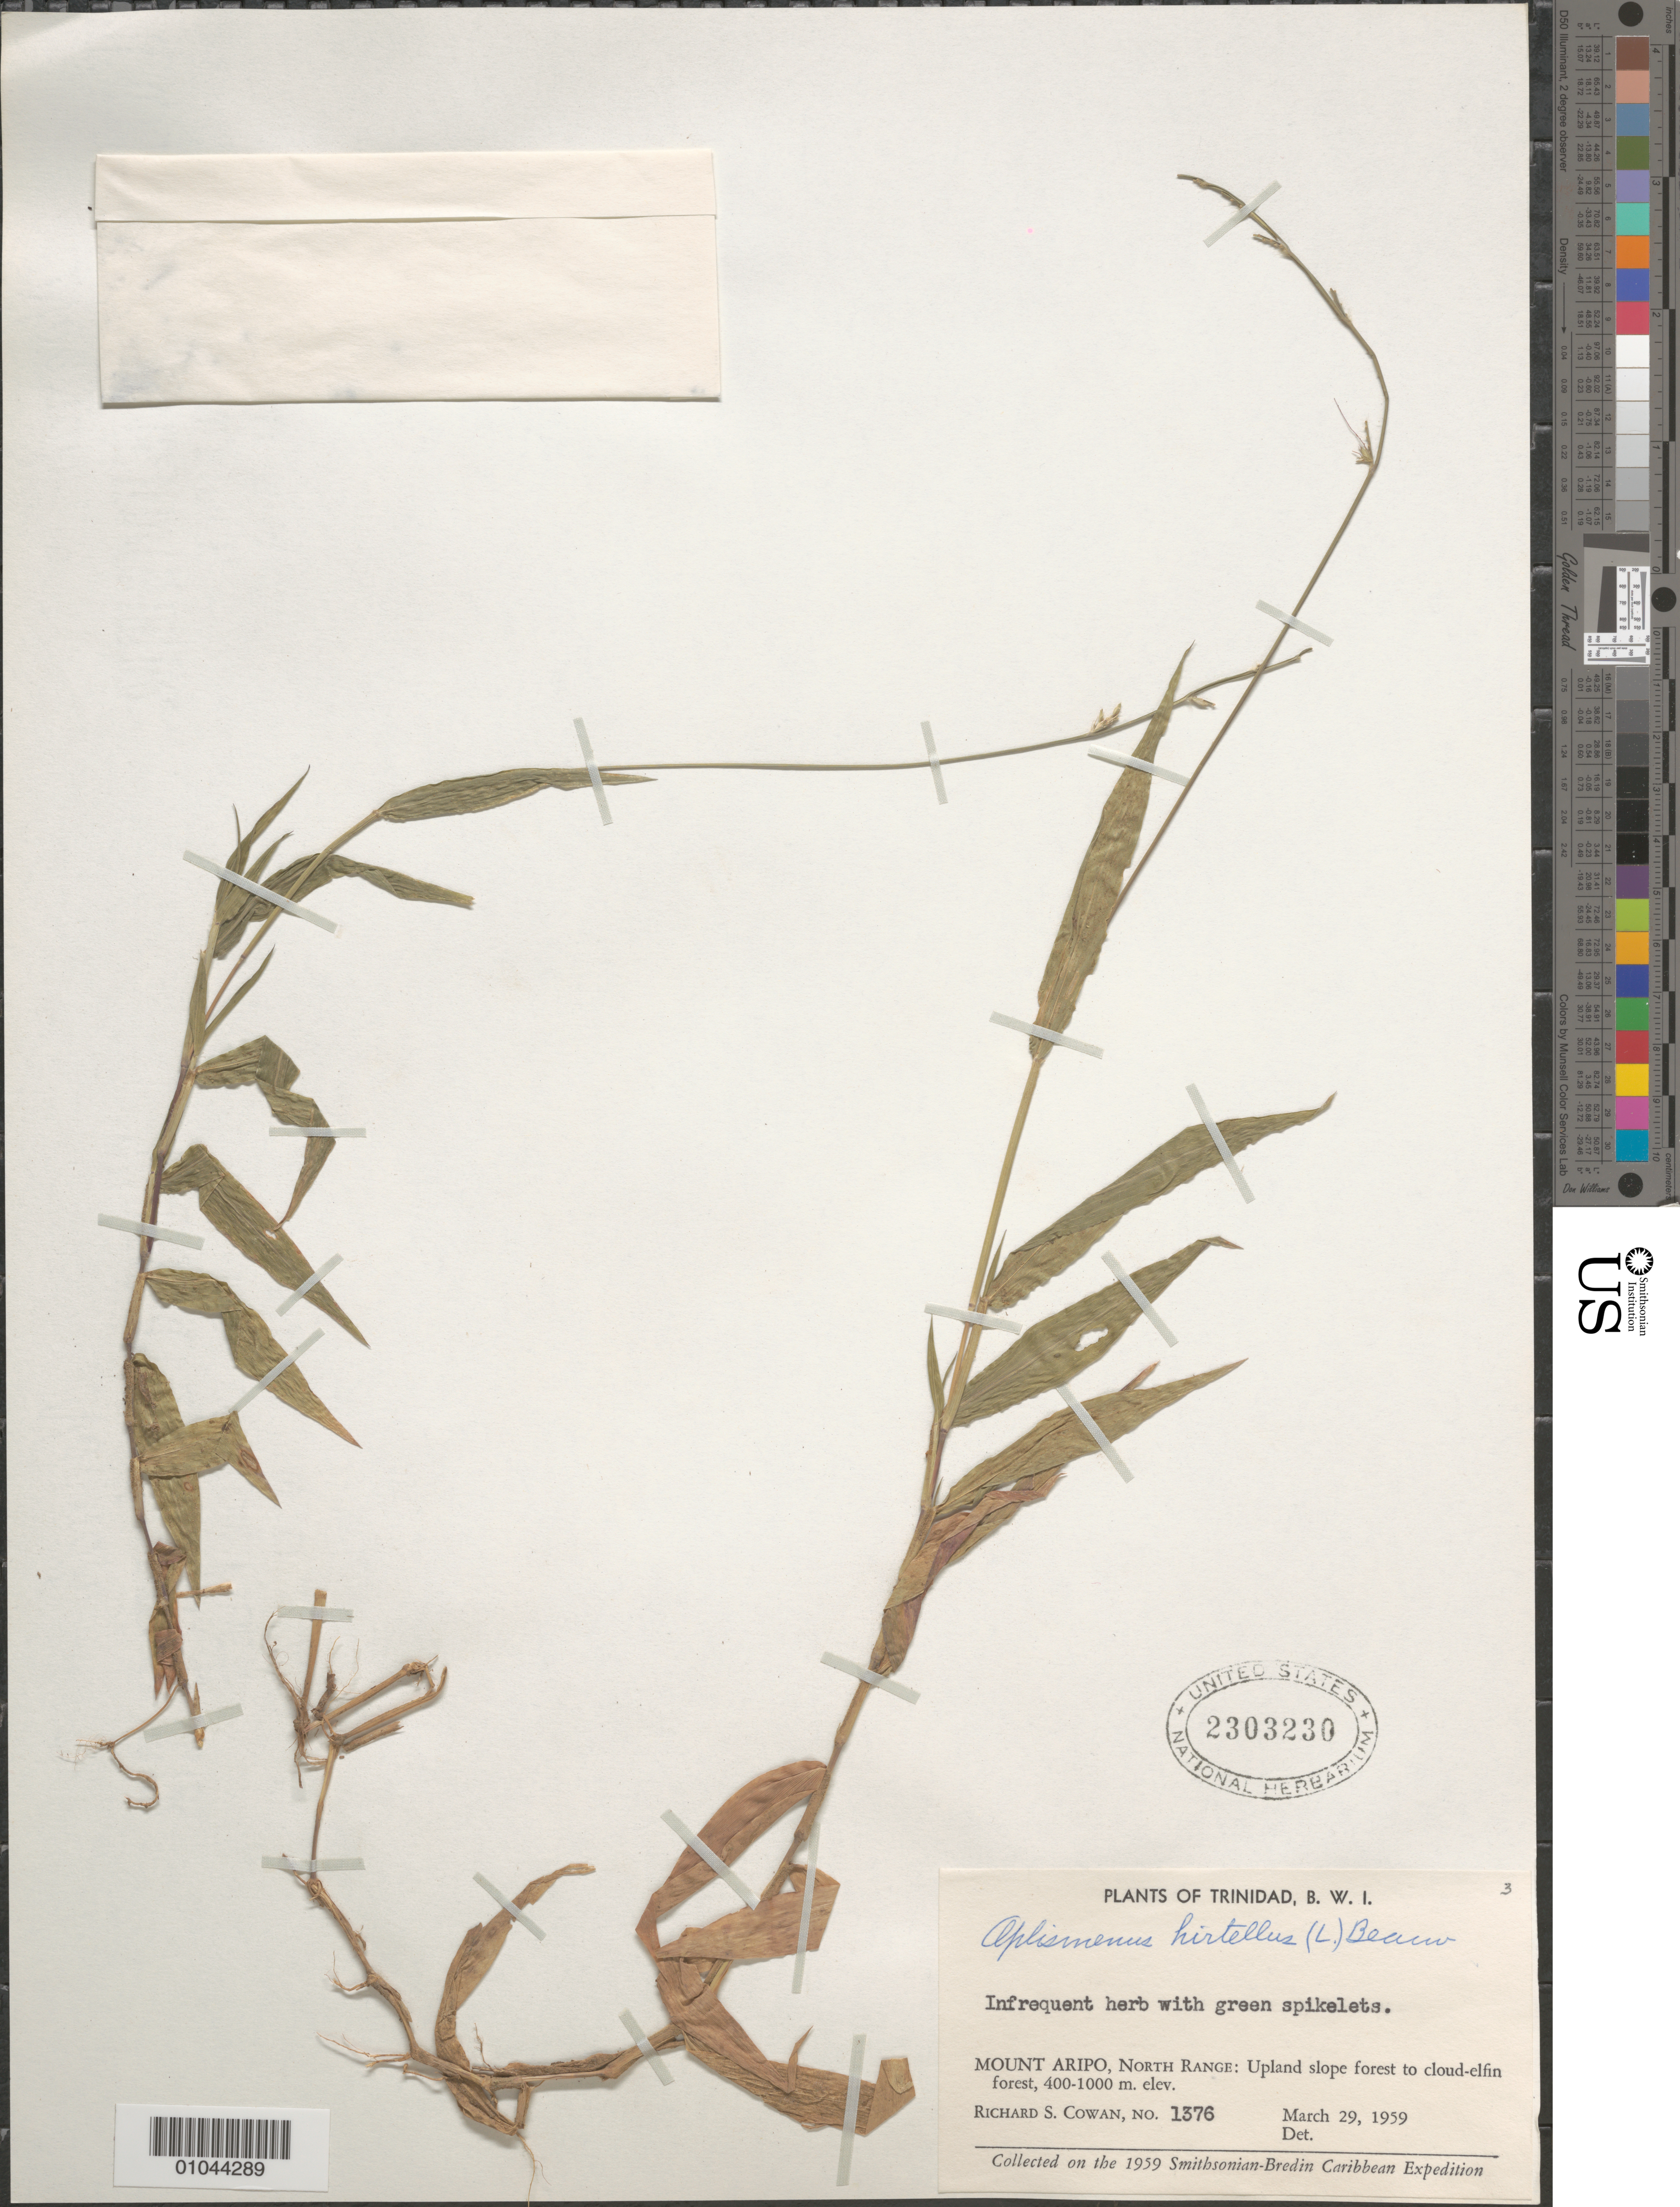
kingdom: Plantae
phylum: Tracheophyta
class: Liliopsida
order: Poales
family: Poaceae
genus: Oplismenus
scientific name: Oplismenus hirtellus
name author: (L.) P. Beauv.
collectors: R. S. Cowan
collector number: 1376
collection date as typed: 29 Mar 1959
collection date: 1959-03-29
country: Trinidad and Tobago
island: Trinidad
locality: Mount Aripo, North Range: Upland slope forest to cloud-elfin forest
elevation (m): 400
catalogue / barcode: US 2303230